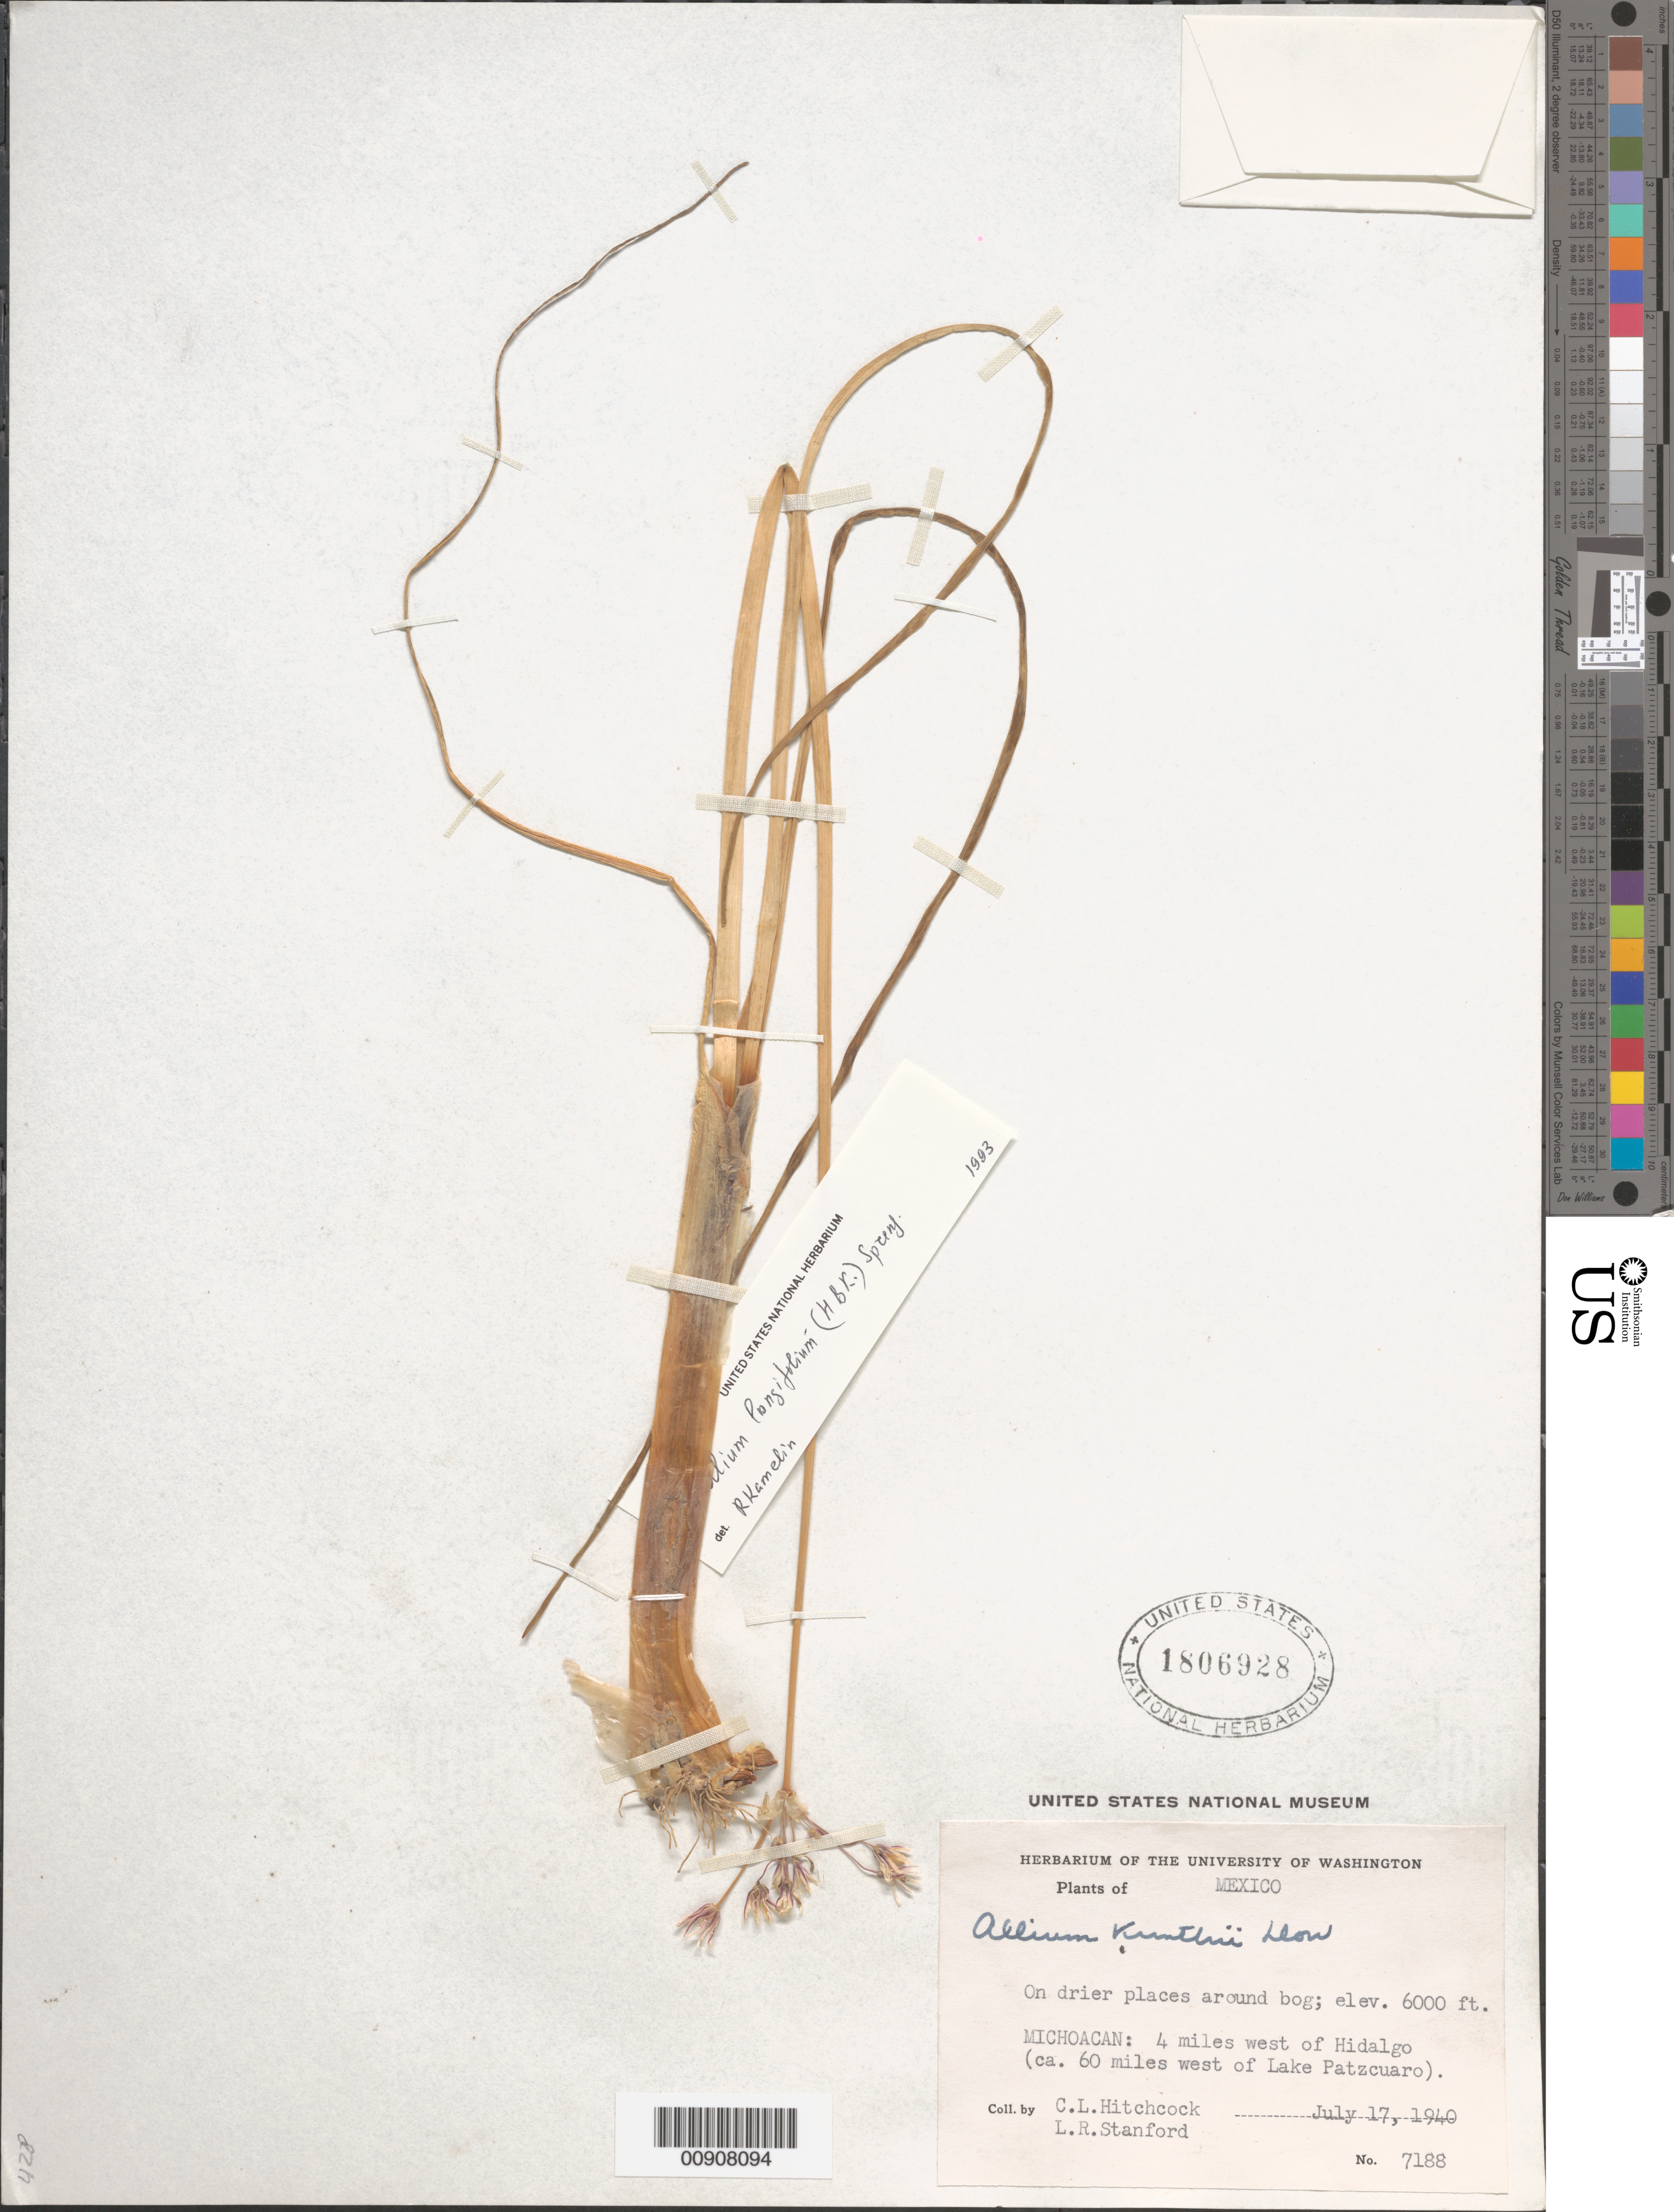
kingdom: Plantae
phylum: Tracheophyta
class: Liliopsida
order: Asparagales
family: Amaryllidaceae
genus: Allium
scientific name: Allium longifolium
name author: (Kunth) Spreng.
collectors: C. L. Hitchcock & L. R. Stanford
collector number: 7188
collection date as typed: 17 Jul 1940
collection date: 1940-07-17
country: Mexico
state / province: Michoacán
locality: Michoacán: 4 miles west of Hidalgo (ca. 60 miles west of Lake Patzcuaro).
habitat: On drier places around bog.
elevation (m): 1829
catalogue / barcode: US 1806928